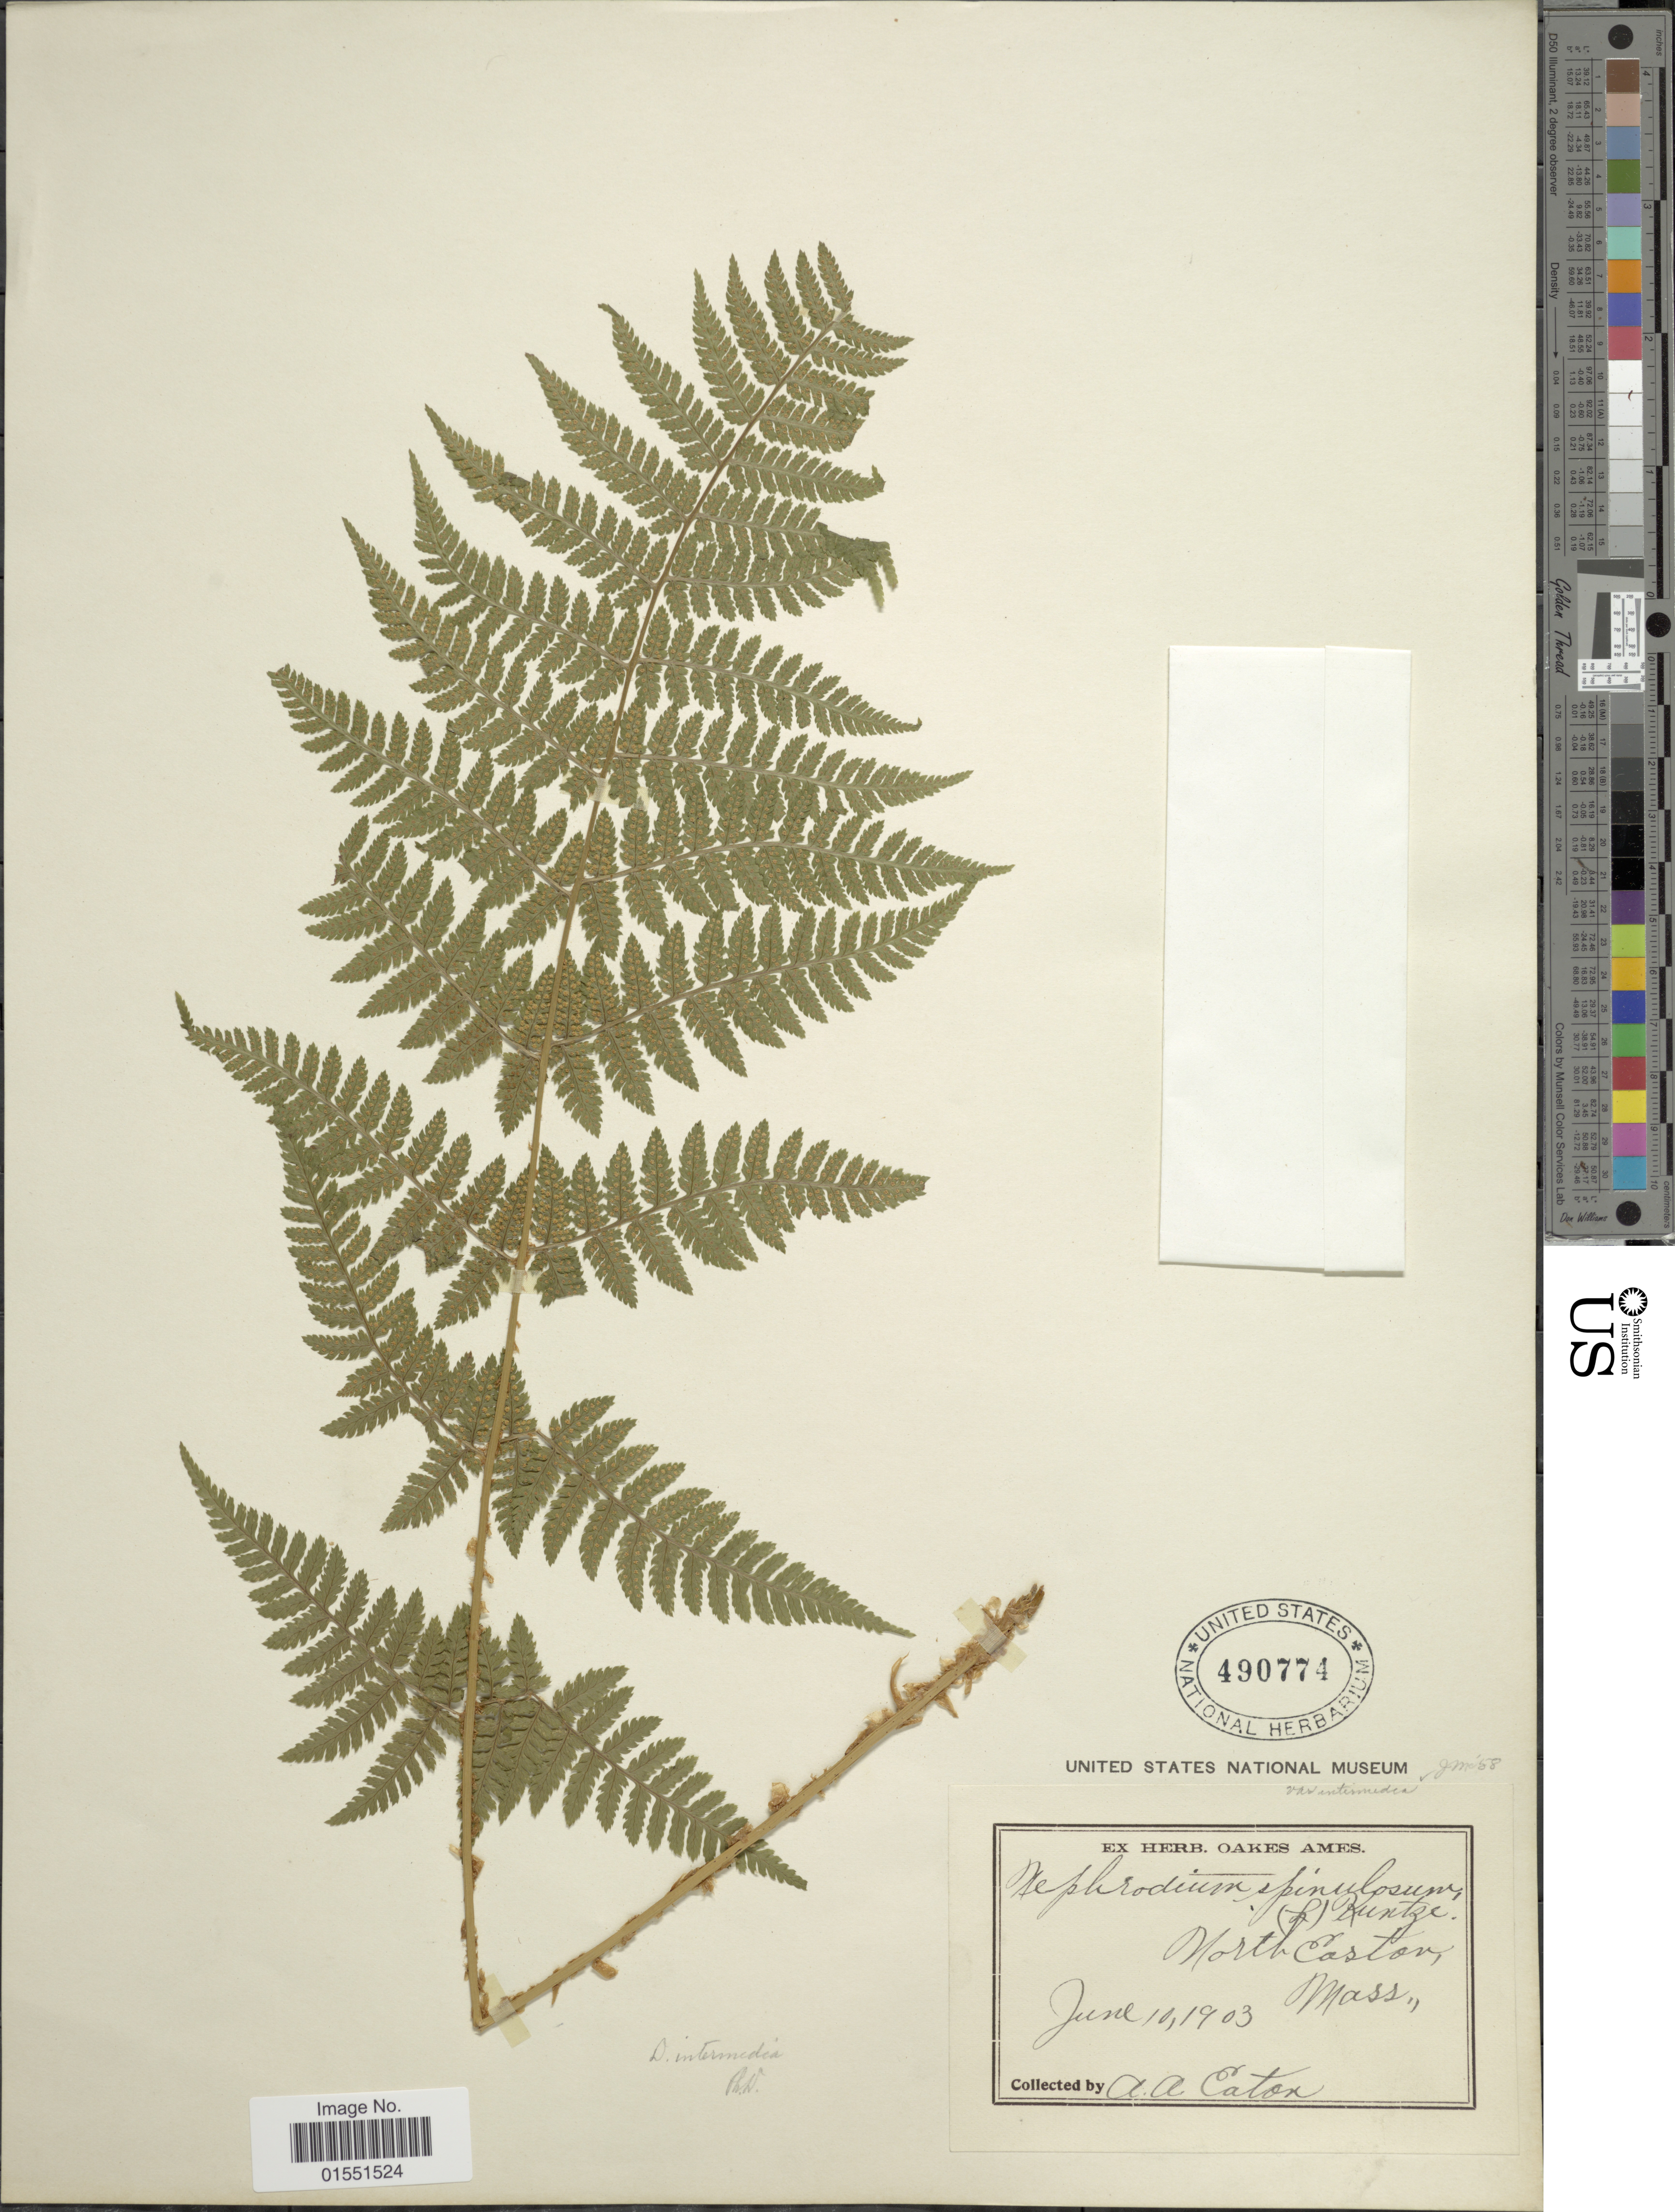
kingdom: Plantae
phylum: Tracheophyta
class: Polypodiopsida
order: Polypodiales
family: Dryopteridaceae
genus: Dryopteris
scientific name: Dryopteris intermedia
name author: (Muhl.) A. Gray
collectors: A. A. Eaton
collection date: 1903-06-10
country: United States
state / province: Massachusetts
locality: North Easton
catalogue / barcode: US 490774